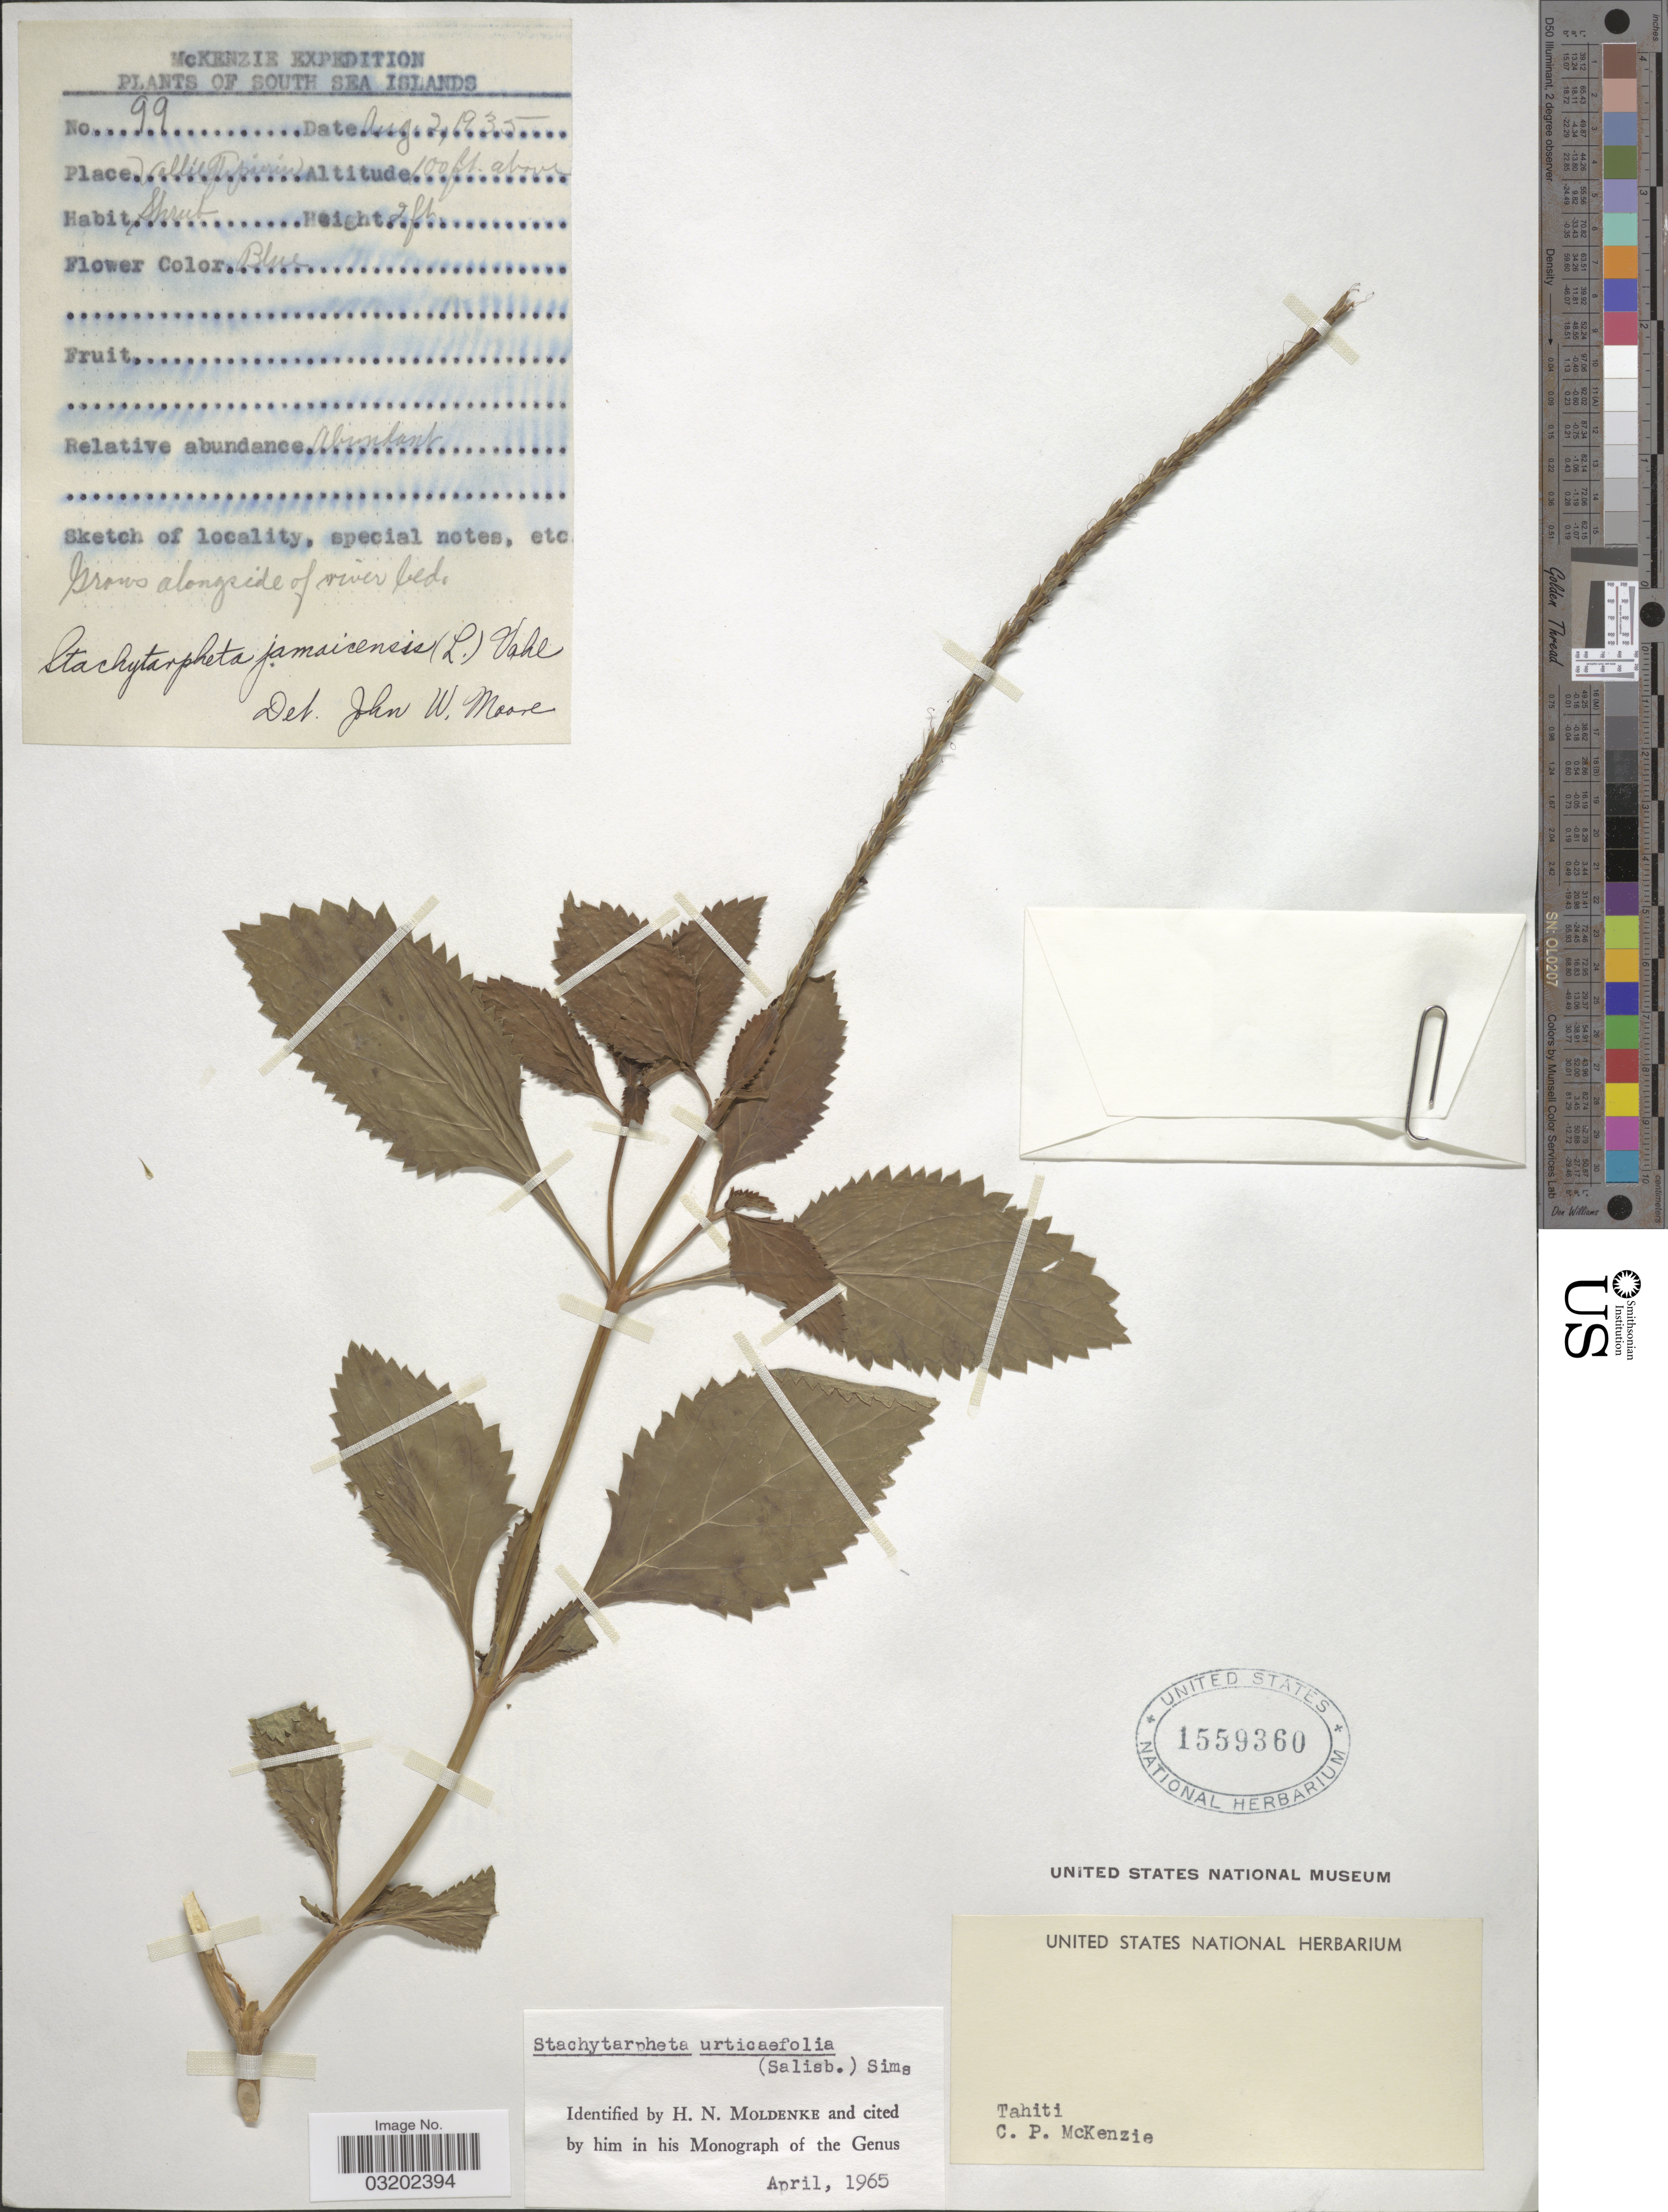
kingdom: Plantae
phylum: Tracheophyta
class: Magnoliopsida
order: Lamiales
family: Verbenaceae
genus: Stachytarpheta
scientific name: Stachytarpheta urticifolia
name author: Sims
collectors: C. Mckenzie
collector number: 99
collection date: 1935-08-02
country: French Polynesia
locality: South Sea Islands. Vallée Gipirin [interpreted].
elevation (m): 30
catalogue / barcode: US 1559360